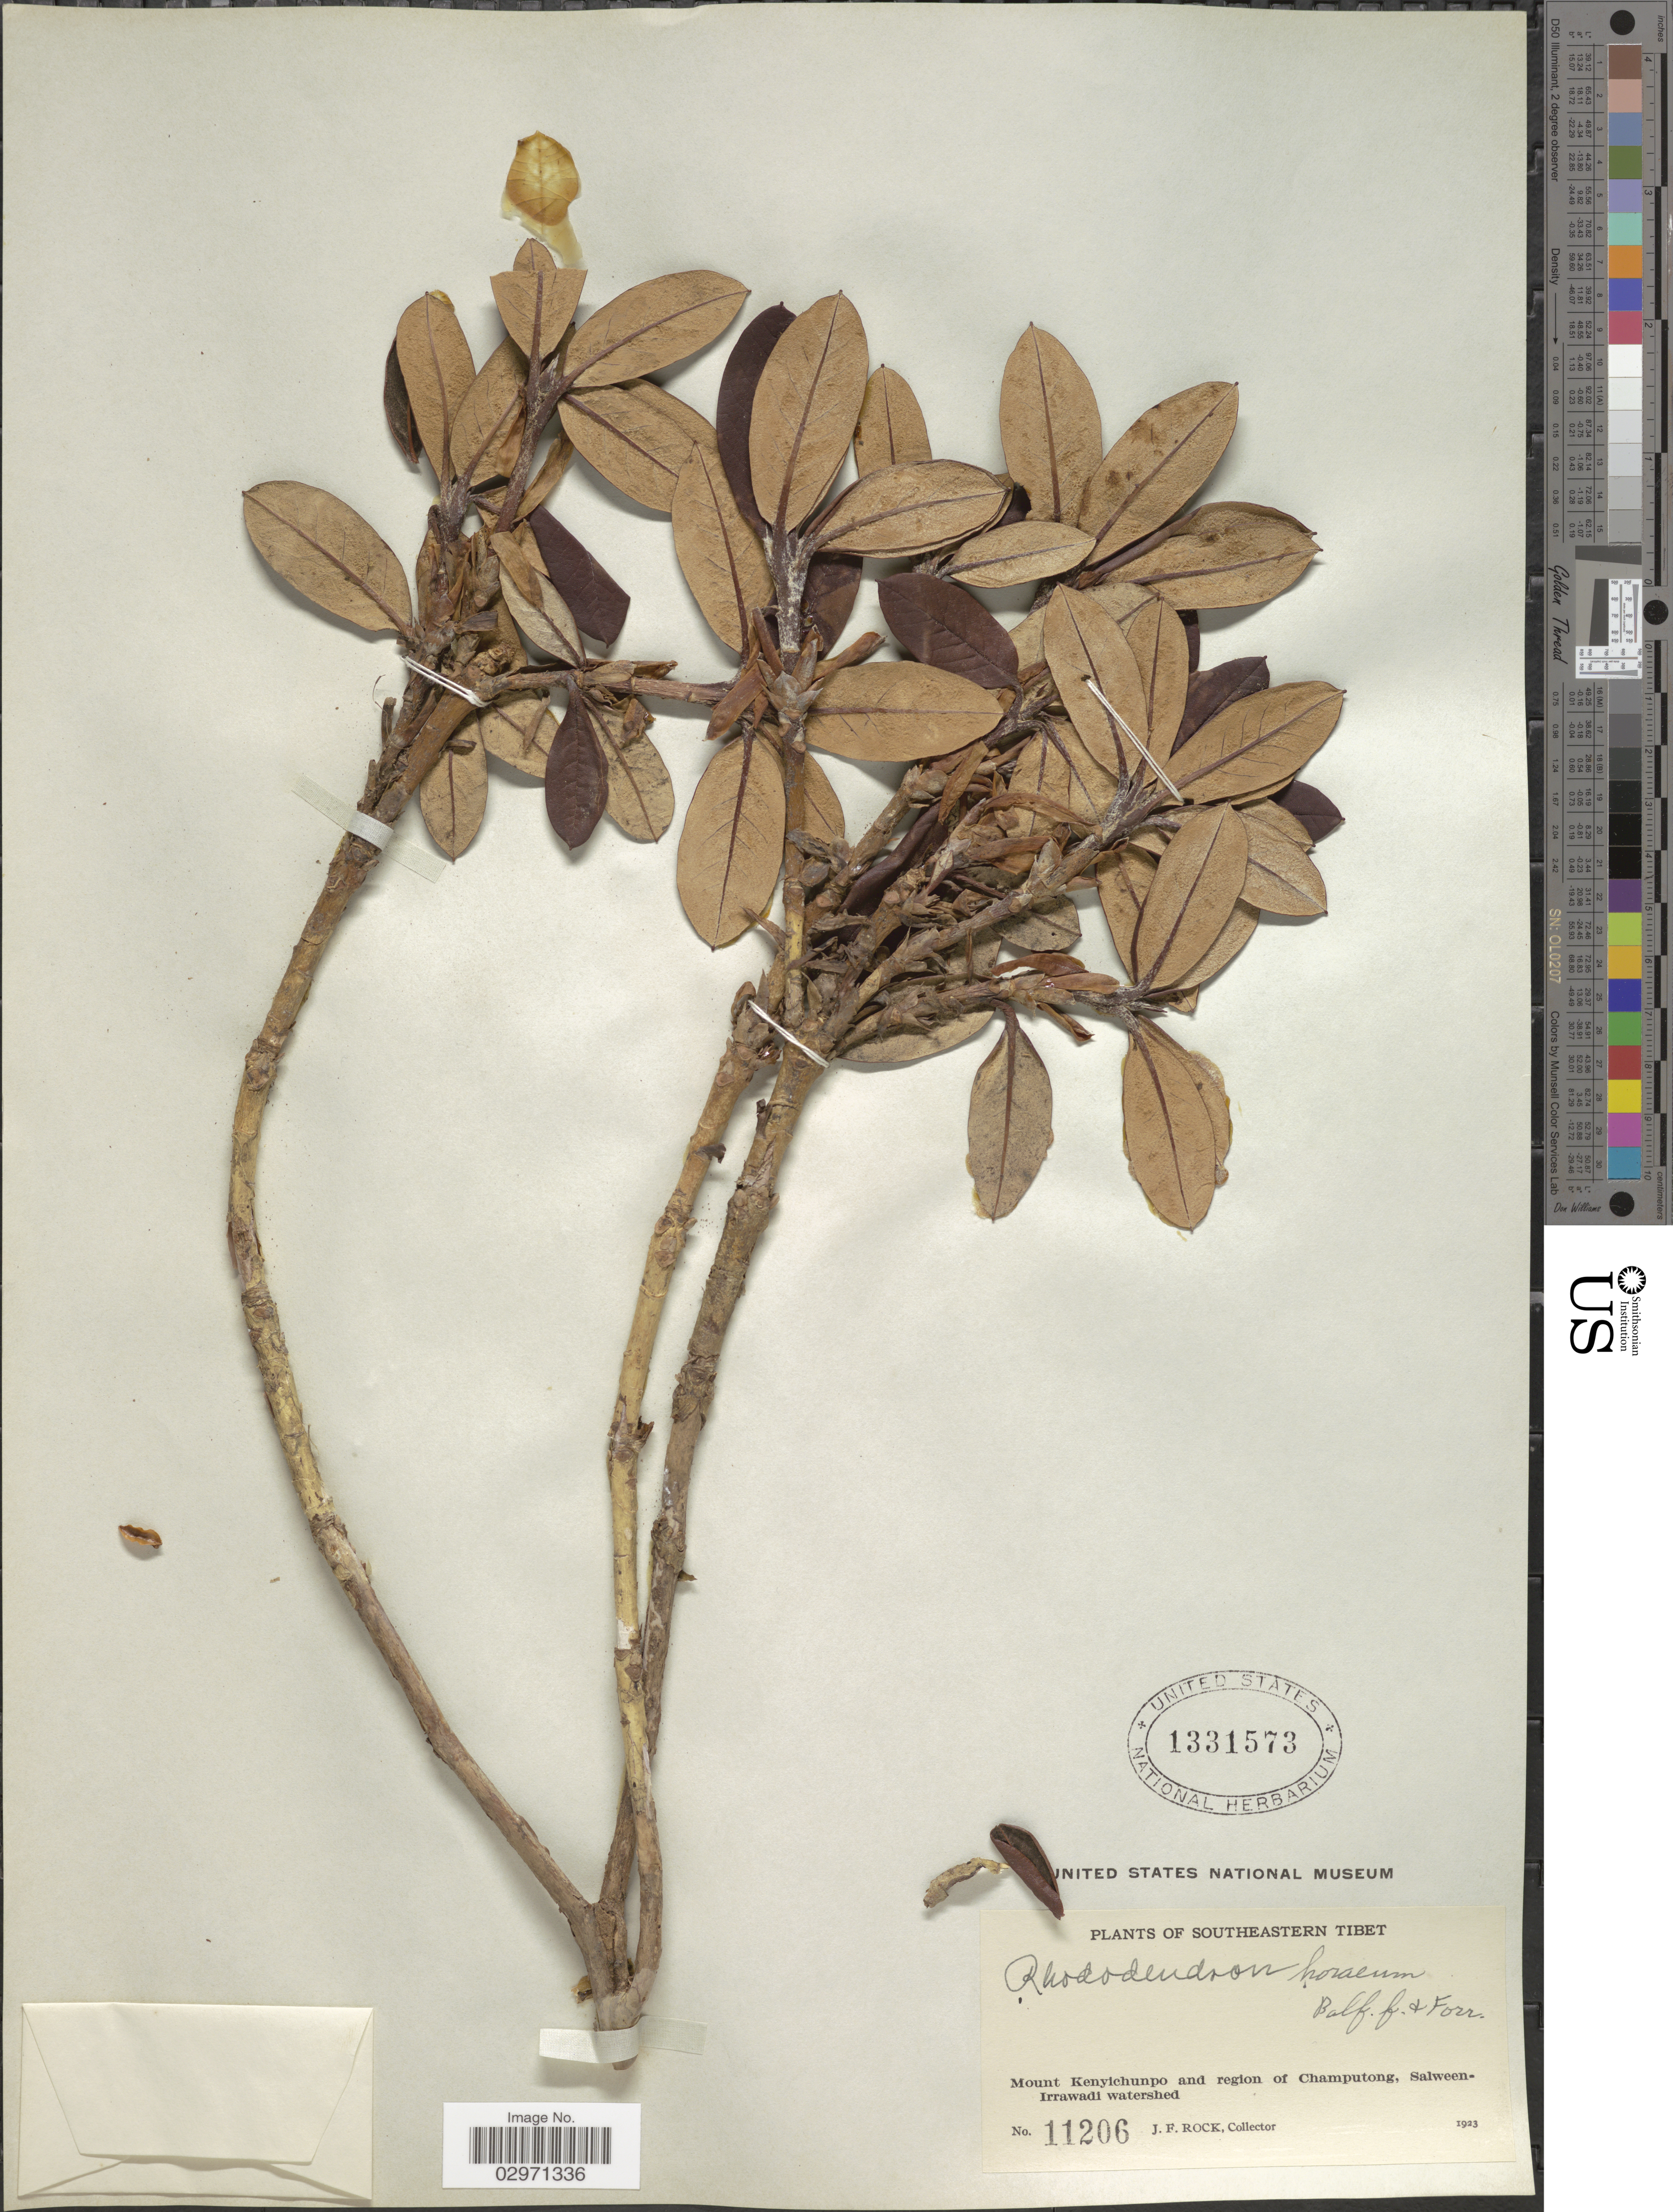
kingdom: Plantae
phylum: Tracheophyta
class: Magnoliopsida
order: Ericales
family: Ericaceae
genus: Rhododendron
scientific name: Rhododendron horaeum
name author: Balf. f. & Forrest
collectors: J. Rock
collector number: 11206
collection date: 1923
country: China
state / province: Xizang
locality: Southeastern Tibet. Mount Kenyichunpo and region of Champutong, Salween-Irrawadi watershed.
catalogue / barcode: US 1331573